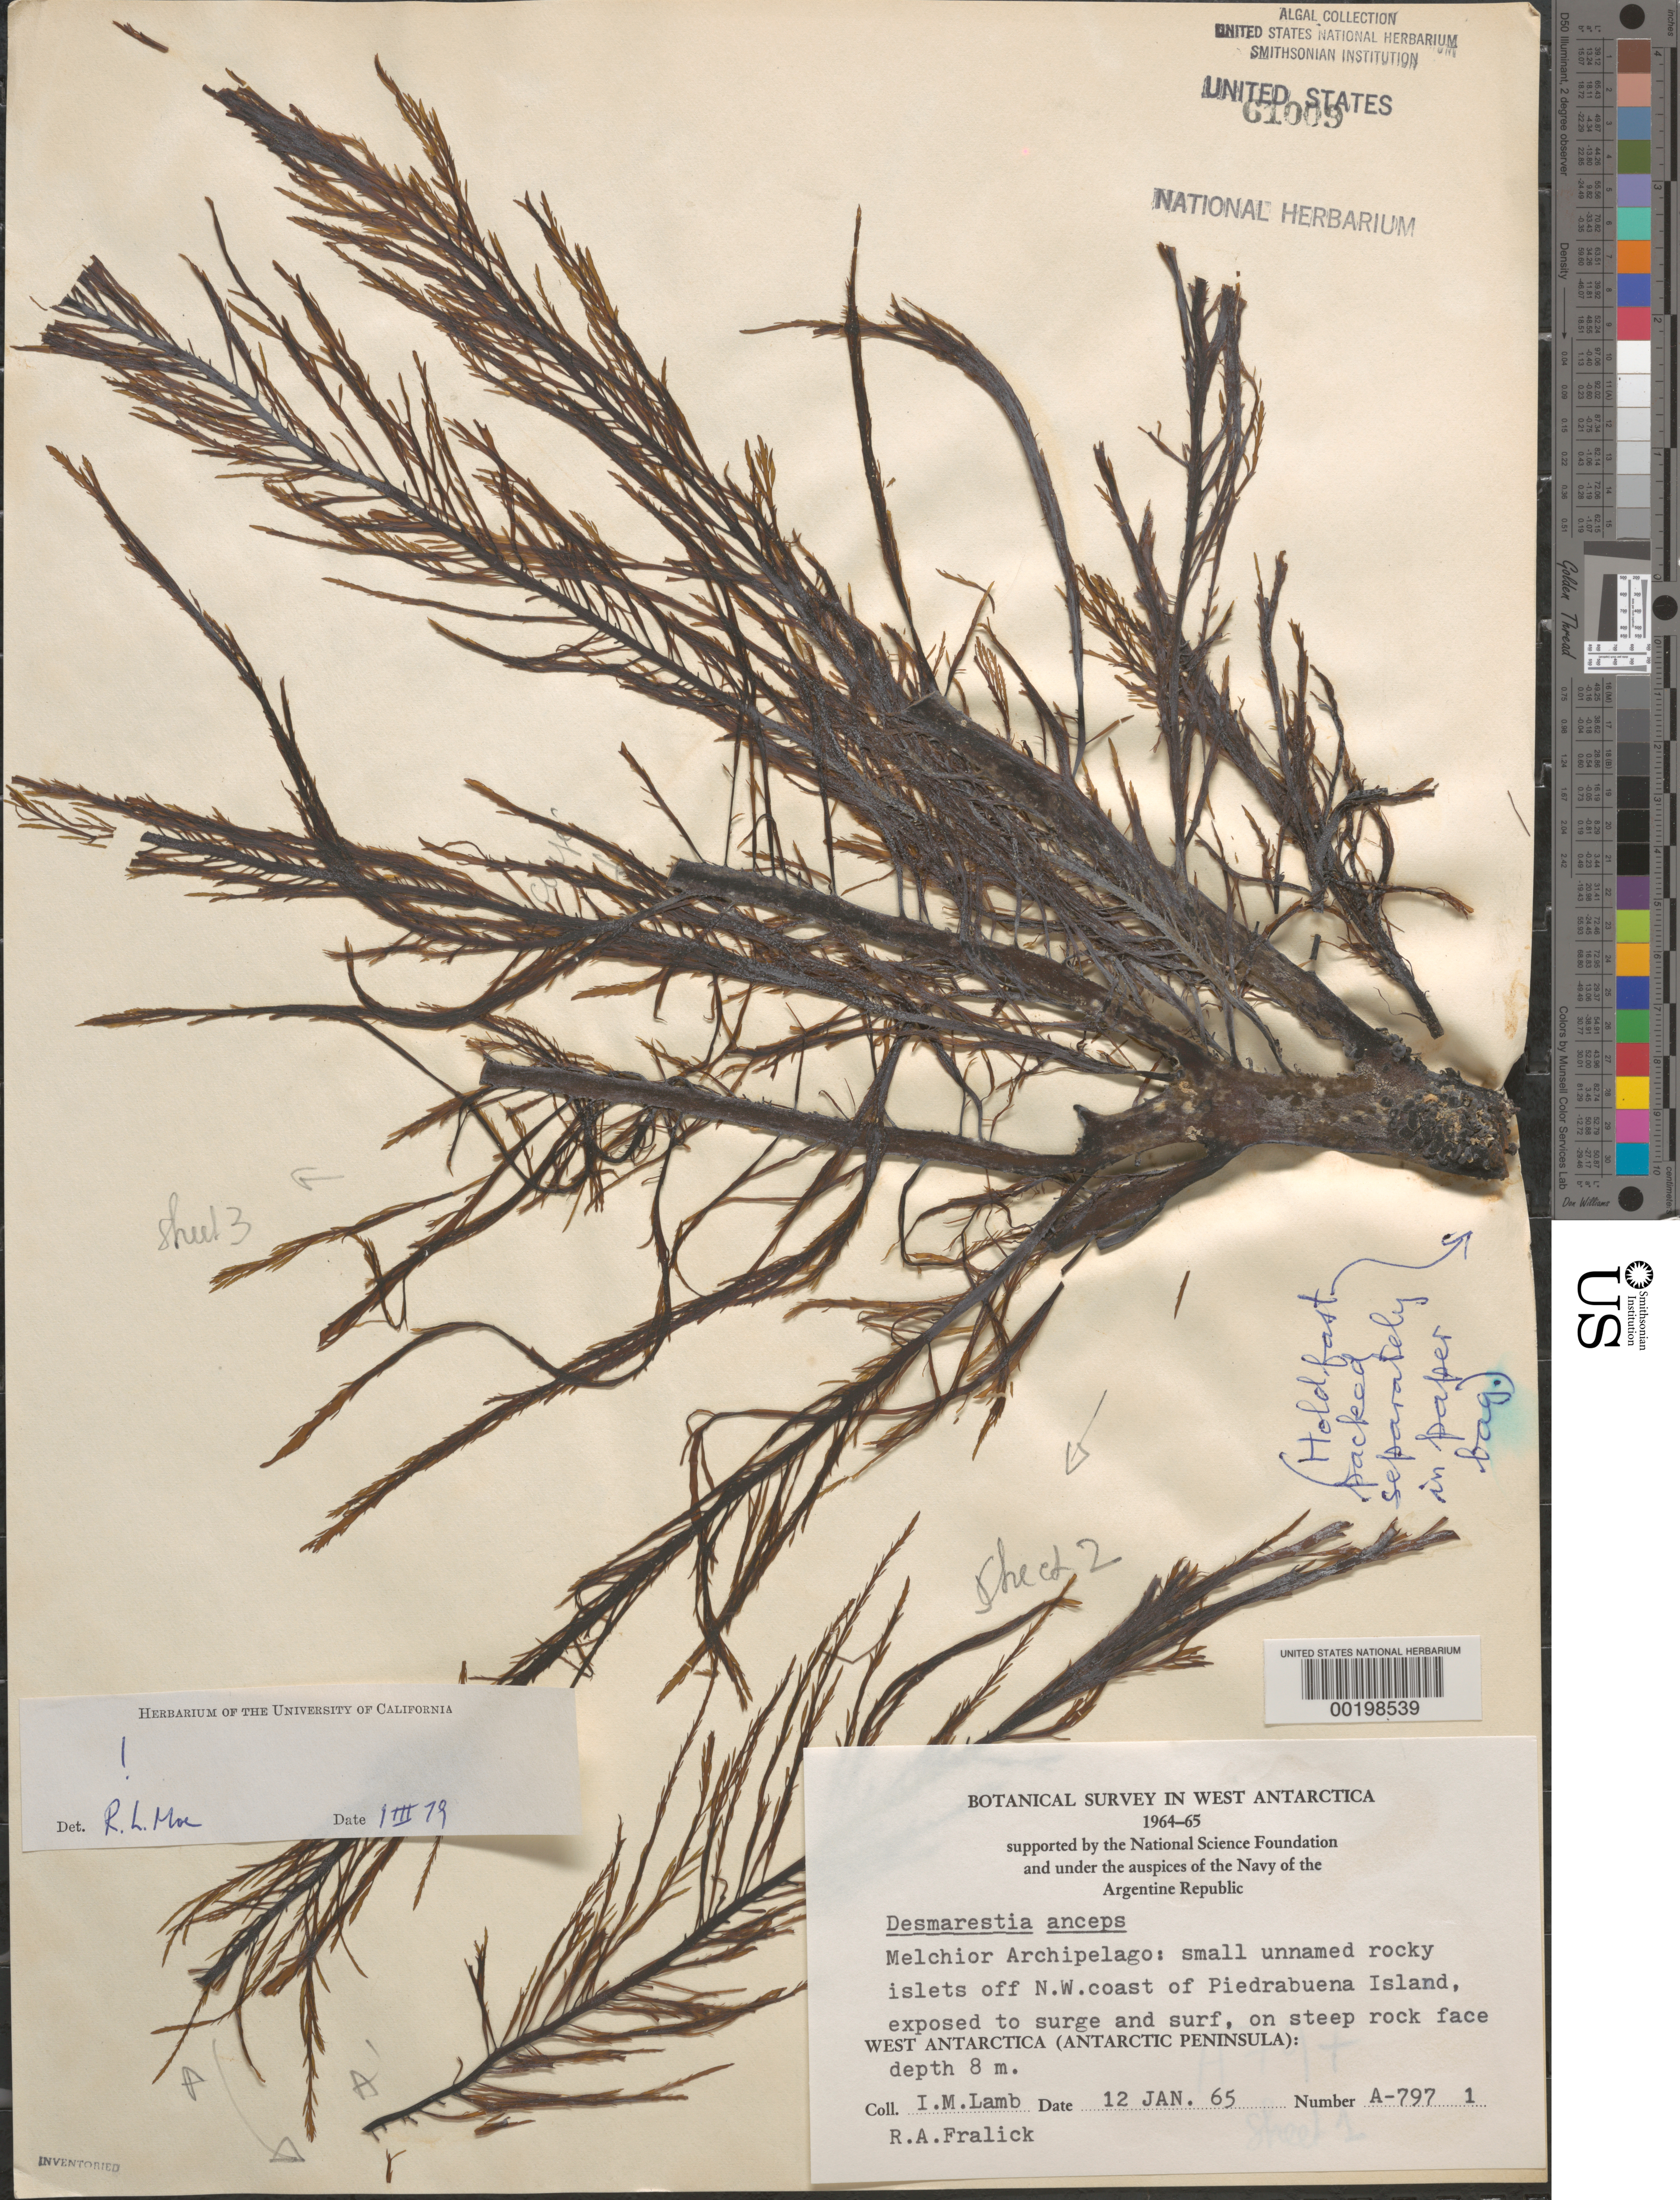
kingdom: Chromista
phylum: Ochrophyta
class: Phaeophyceae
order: Desmarestiales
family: Desmarestiaceae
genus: Desmarestia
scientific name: Desmarestia anceps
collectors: I. M. Lamb & R. Fralick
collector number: A-797-1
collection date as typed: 12 Jan 1965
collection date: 1965-01-12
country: Antarctica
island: Melchior Islands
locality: Rocky Islets off northwest Eta Island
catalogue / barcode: US 61009